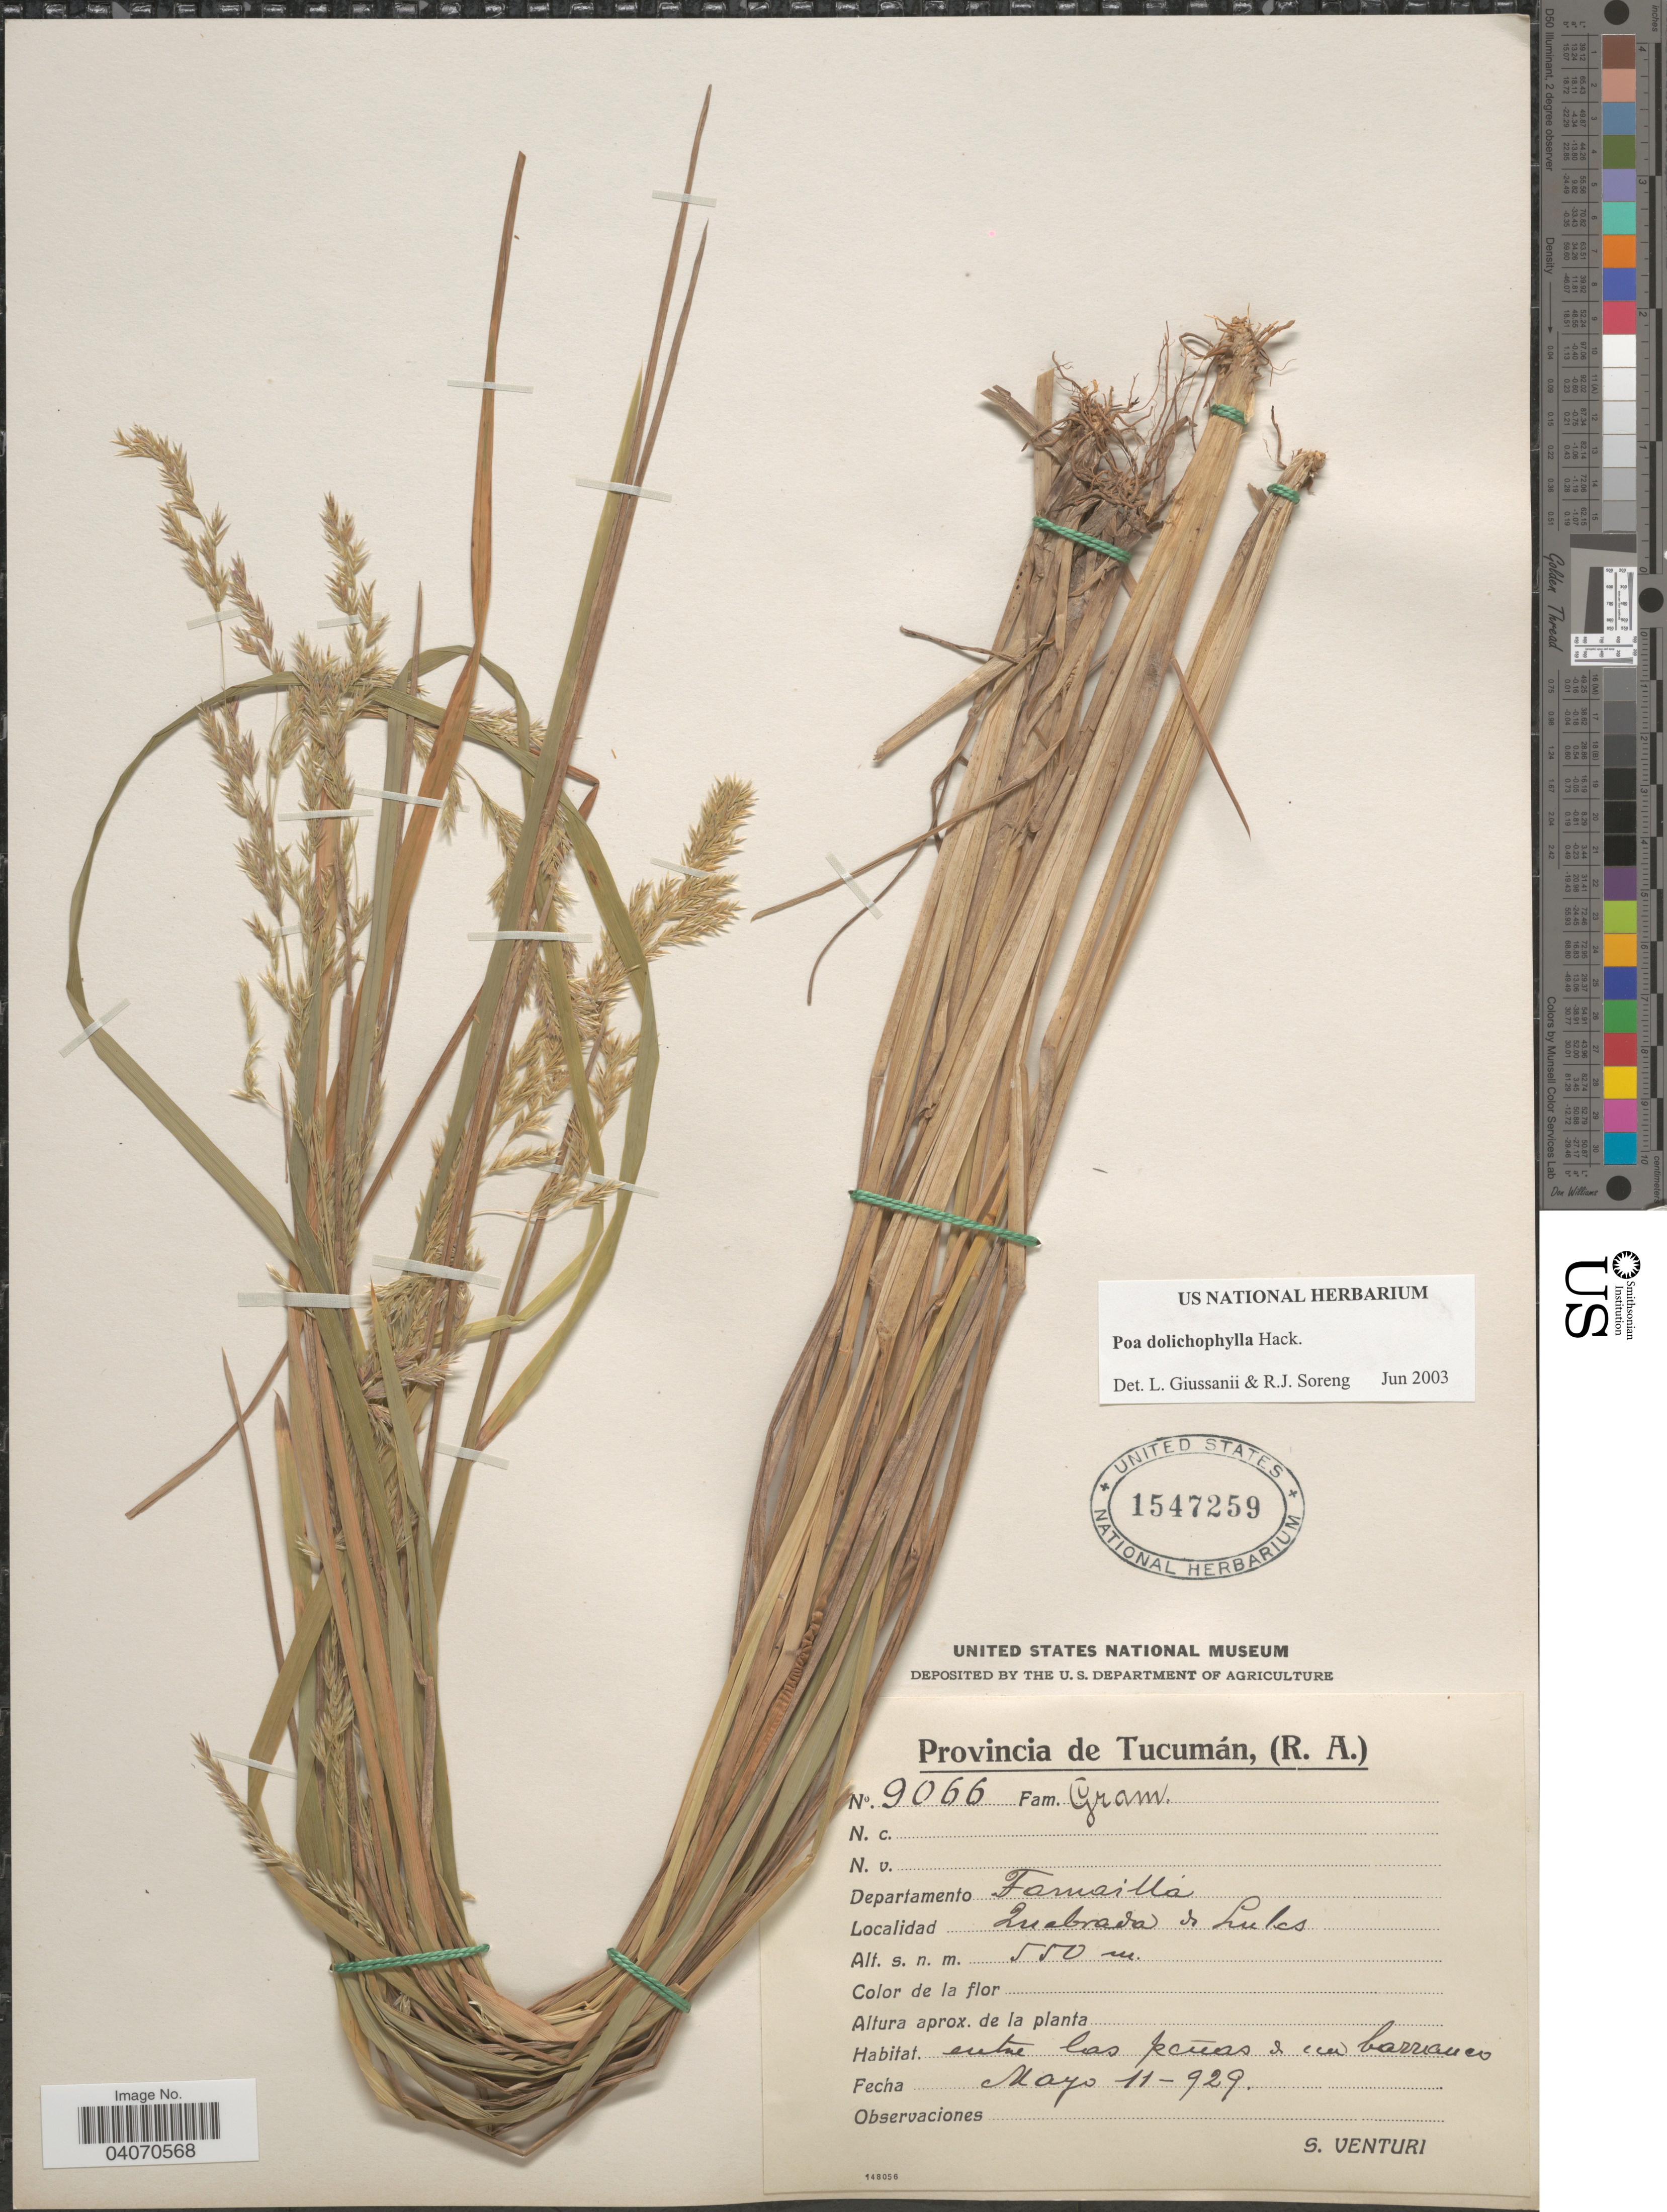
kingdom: Plantae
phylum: Tracheophyta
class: Liliopsida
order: Poales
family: Poaceae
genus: Poa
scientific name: Poa dolichophylla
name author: Hack.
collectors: S. Venturi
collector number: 9066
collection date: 1929-05-11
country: Argentina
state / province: Tucuman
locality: Departamento Famaillá. Quebrada de Lules.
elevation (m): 550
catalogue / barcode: US 1547259